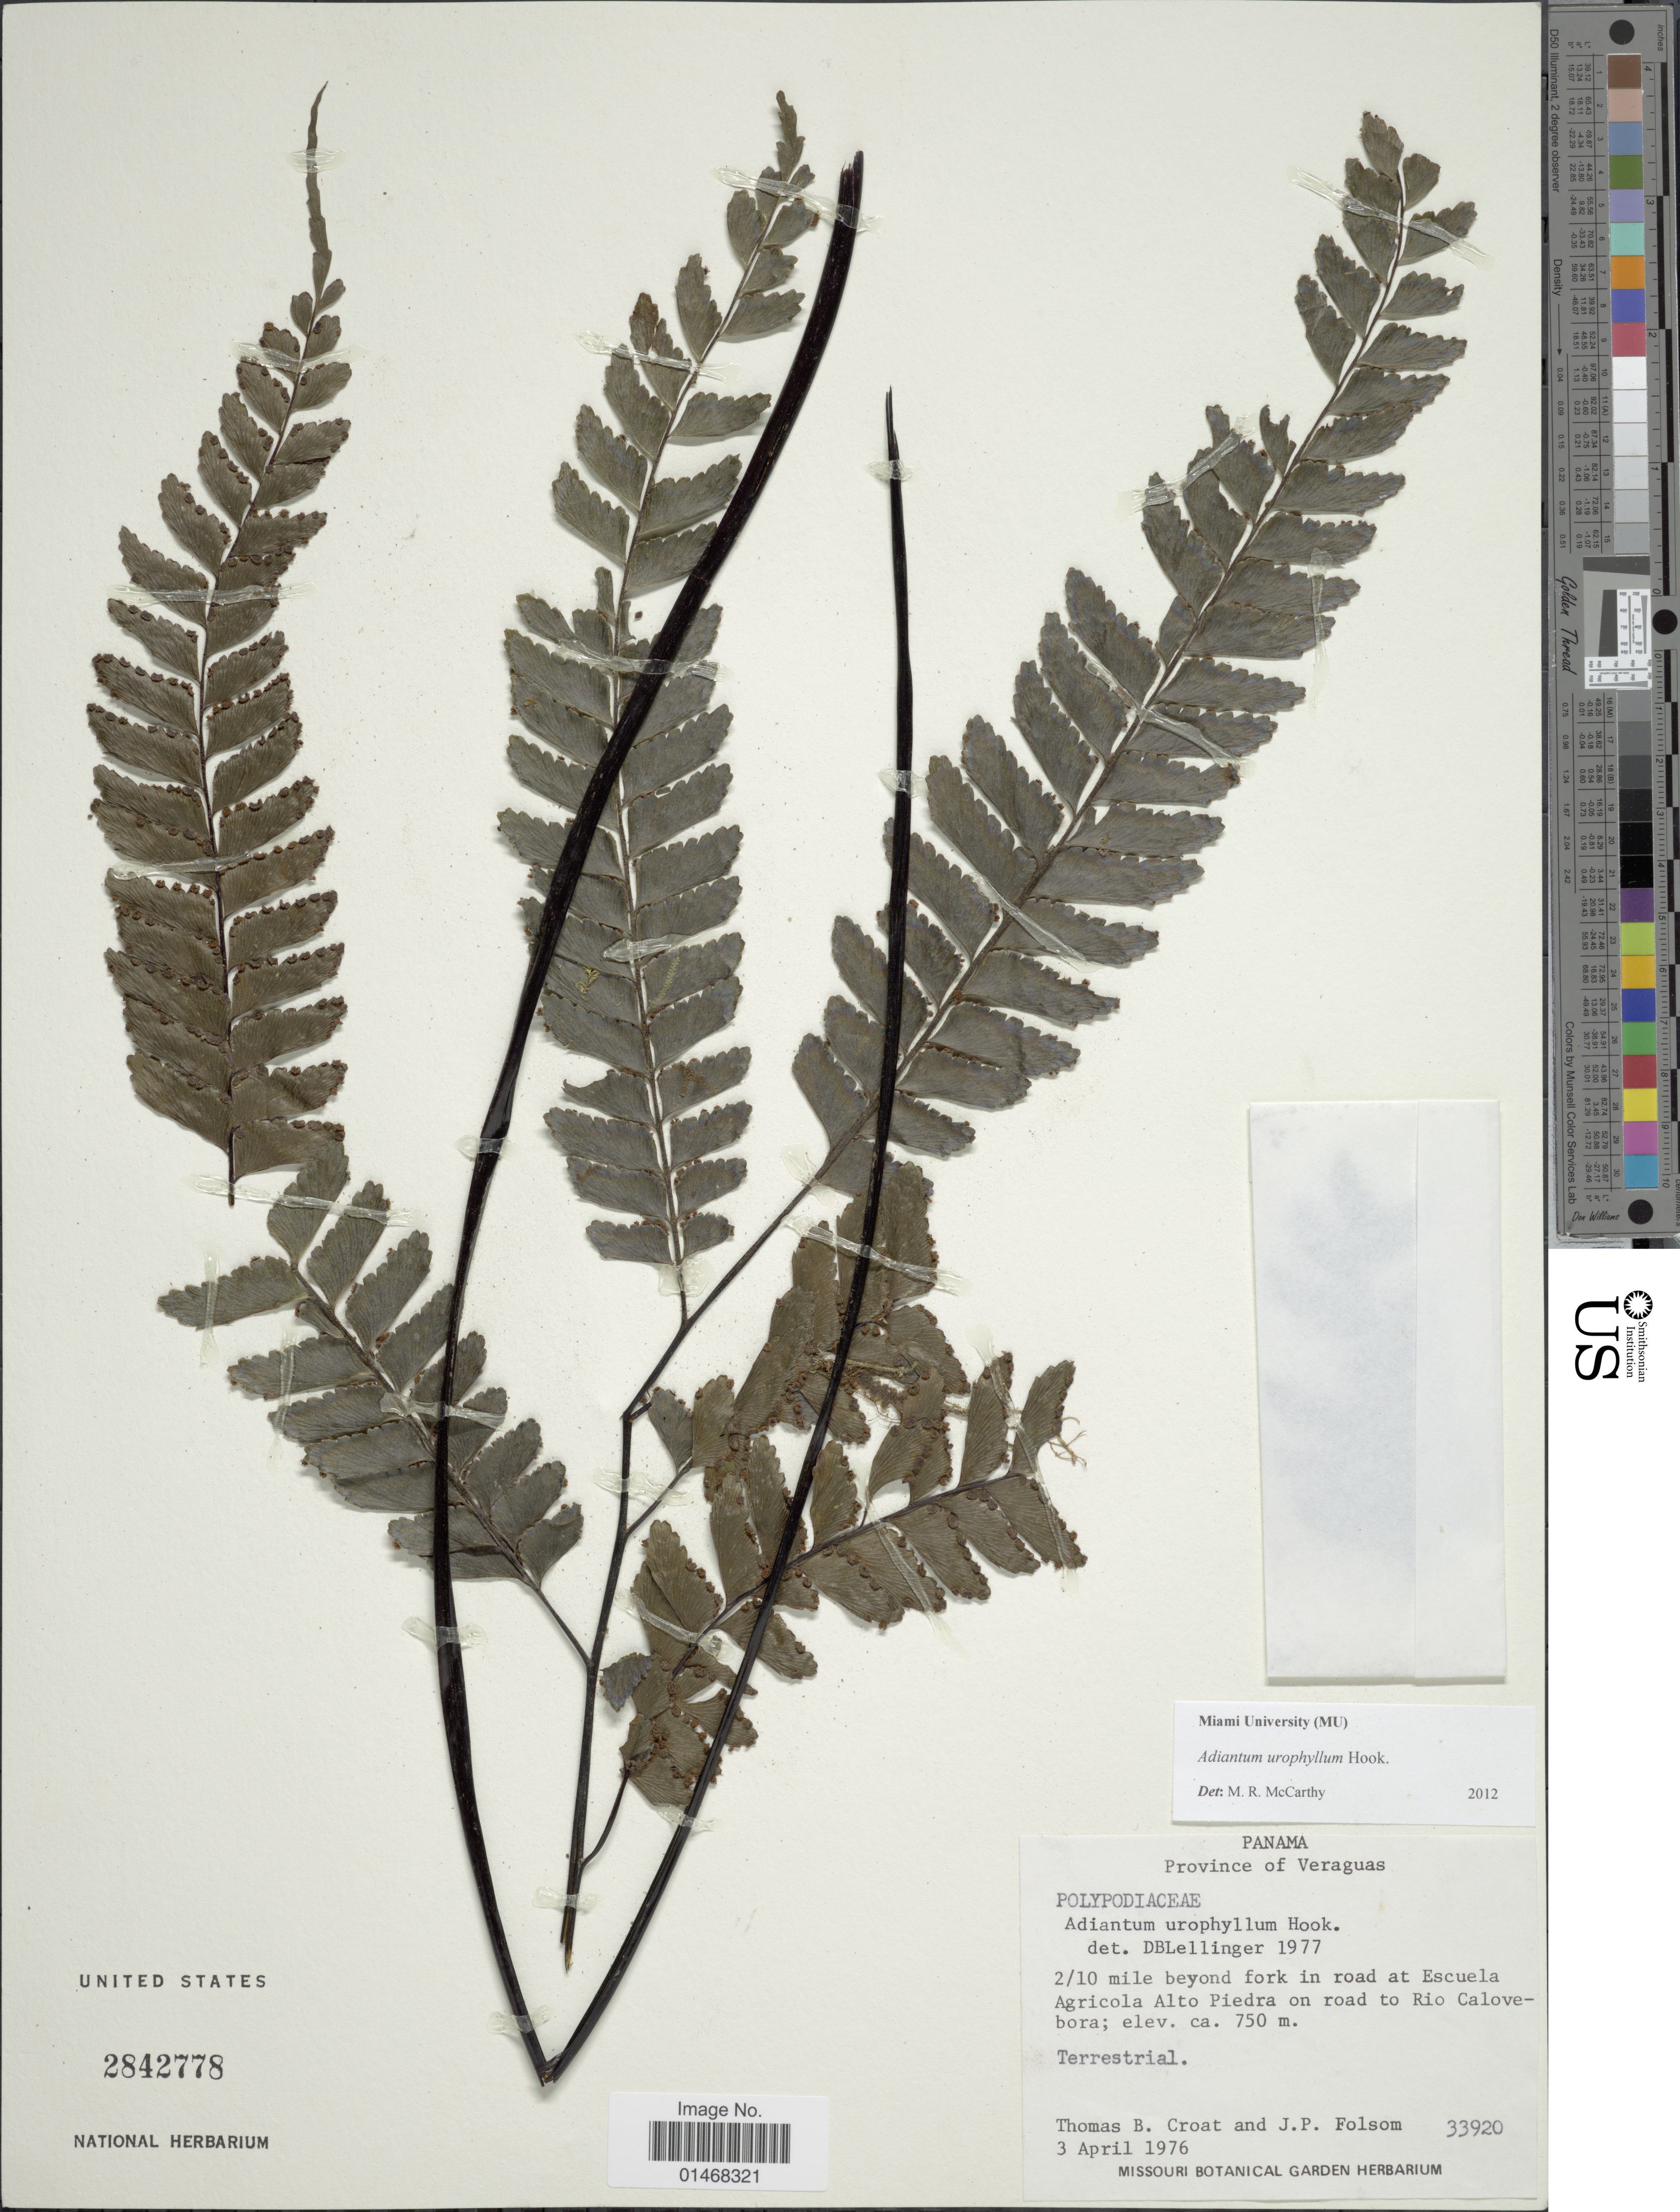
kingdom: Plantae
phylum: Tracheophyta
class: Polypodiopsida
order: Polypodiales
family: Pteridaceae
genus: Adiantum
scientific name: Adiantum urophyllum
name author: Hook.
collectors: T. B. Croat & J. P. Folsom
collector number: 33920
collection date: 1976-04-03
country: Panama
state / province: Veraguas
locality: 2/10 mile beyond fork in road at Escula Agricola Alto Piedra on road to Rio Calovebora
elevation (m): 750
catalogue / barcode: US 2842778